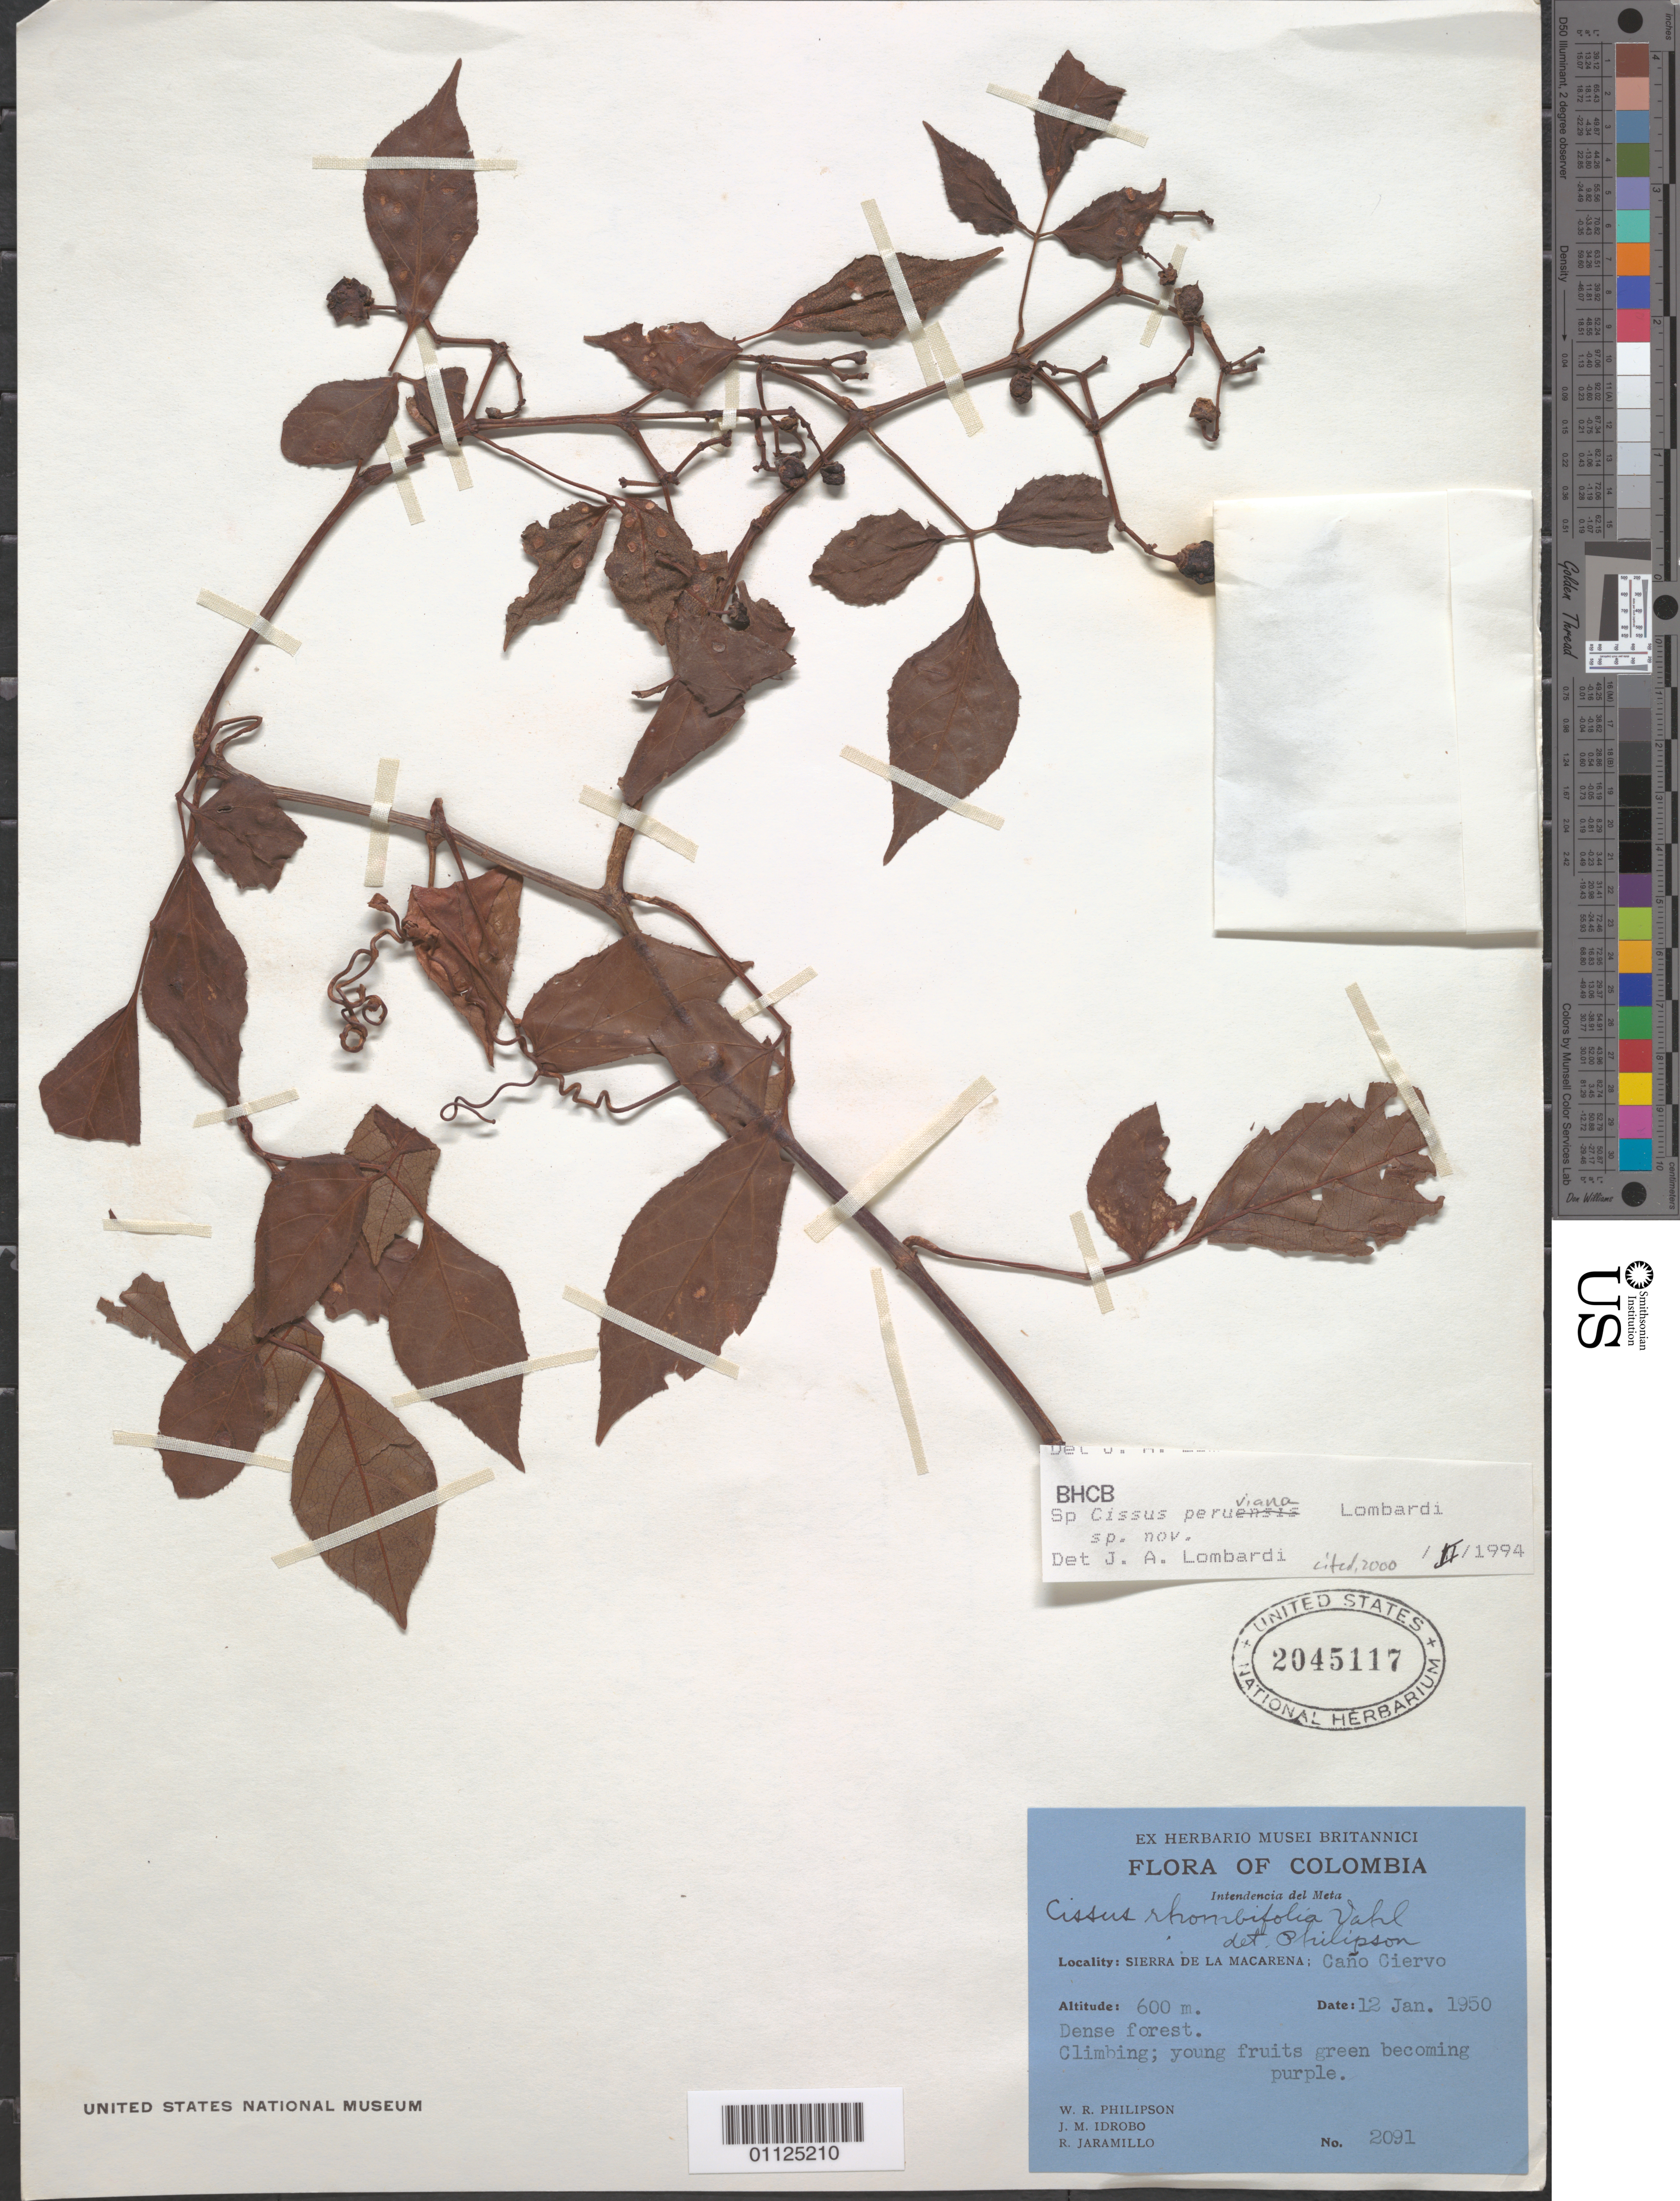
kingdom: Plantae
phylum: Tracheophyta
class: Magnoliopsida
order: Vitales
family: Vitaceae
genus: Cissus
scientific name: Cissus peruviana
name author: Lombardi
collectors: W. R. Philipson, J. M. Idrobo & R. Jaramillo M.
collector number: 2091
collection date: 1950-01-12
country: Colombia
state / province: Meta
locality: Sierra de la Macarena; Cano Ciervo.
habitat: Dense forest. Climbing.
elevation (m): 600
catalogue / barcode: US 2045117